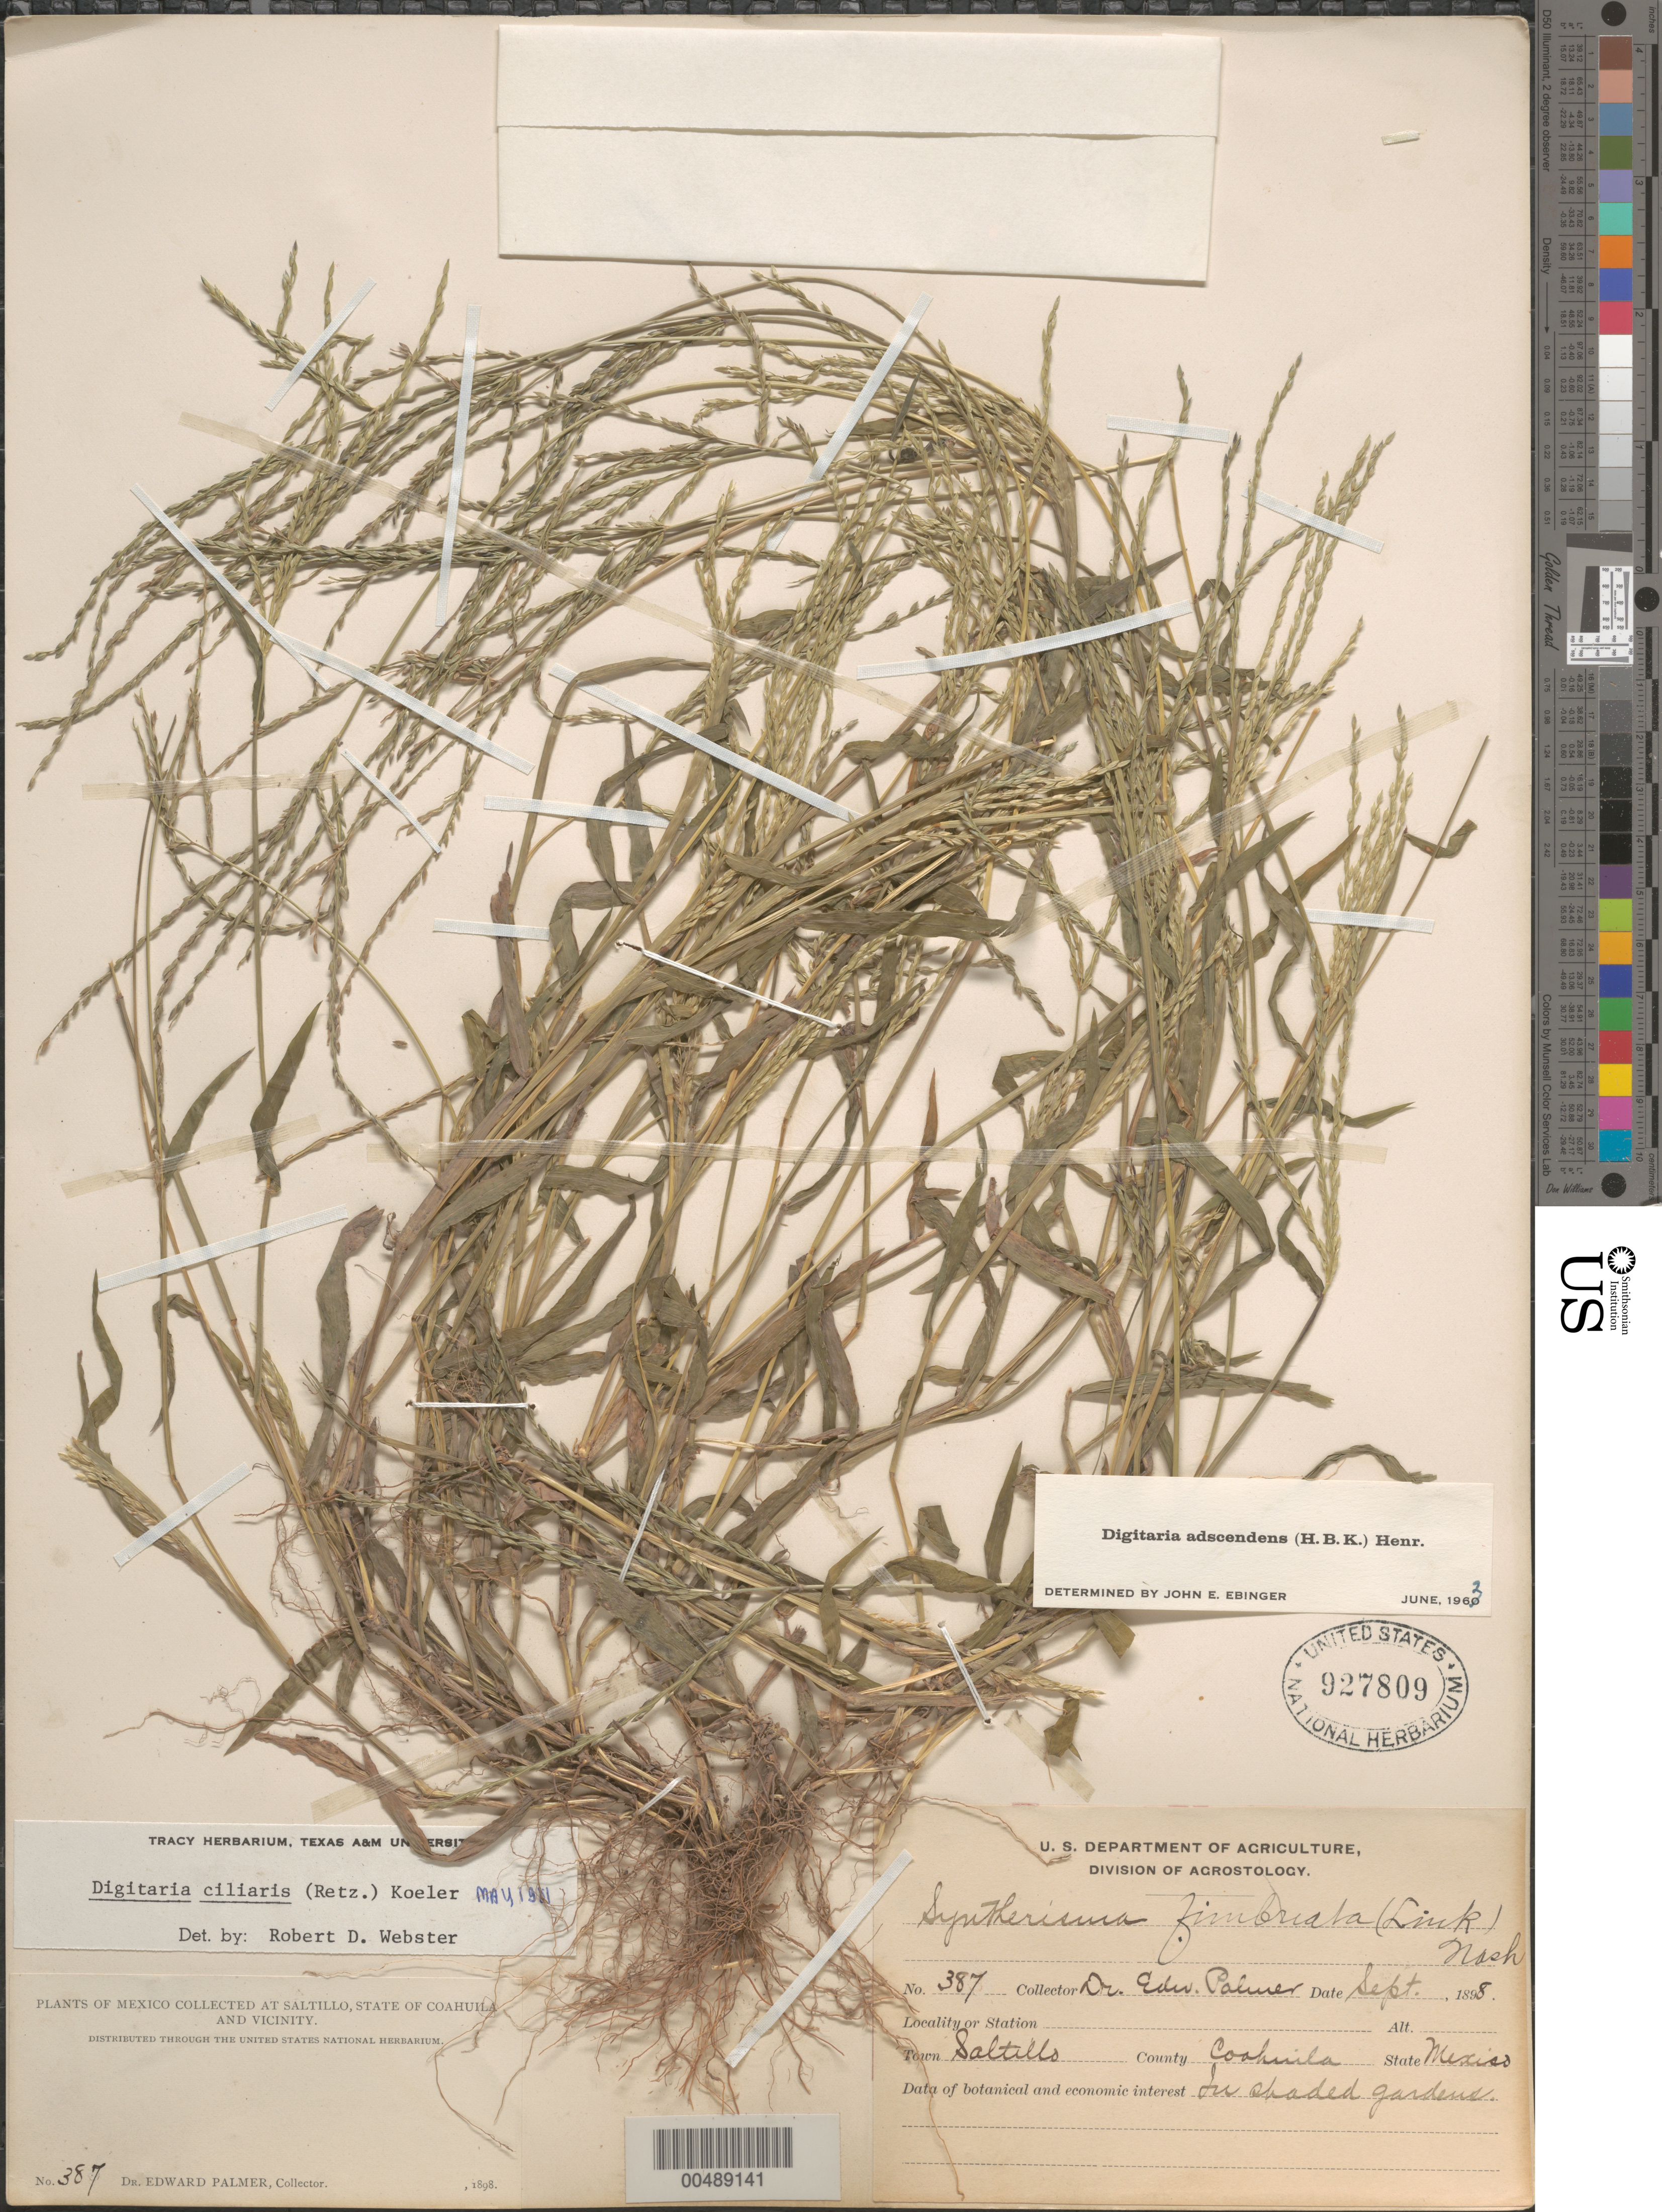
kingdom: Plantae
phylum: Tracheophyta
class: Liliopsida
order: Poales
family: Poaceae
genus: Digitaria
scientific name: Digitaria ciliaris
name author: (Retz.) Koeler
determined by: Webster, Robert D.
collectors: E. Palmer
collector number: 387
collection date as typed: Sep 1898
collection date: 1898-09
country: Mexico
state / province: Coahuila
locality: Saltillo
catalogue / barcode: US 927809